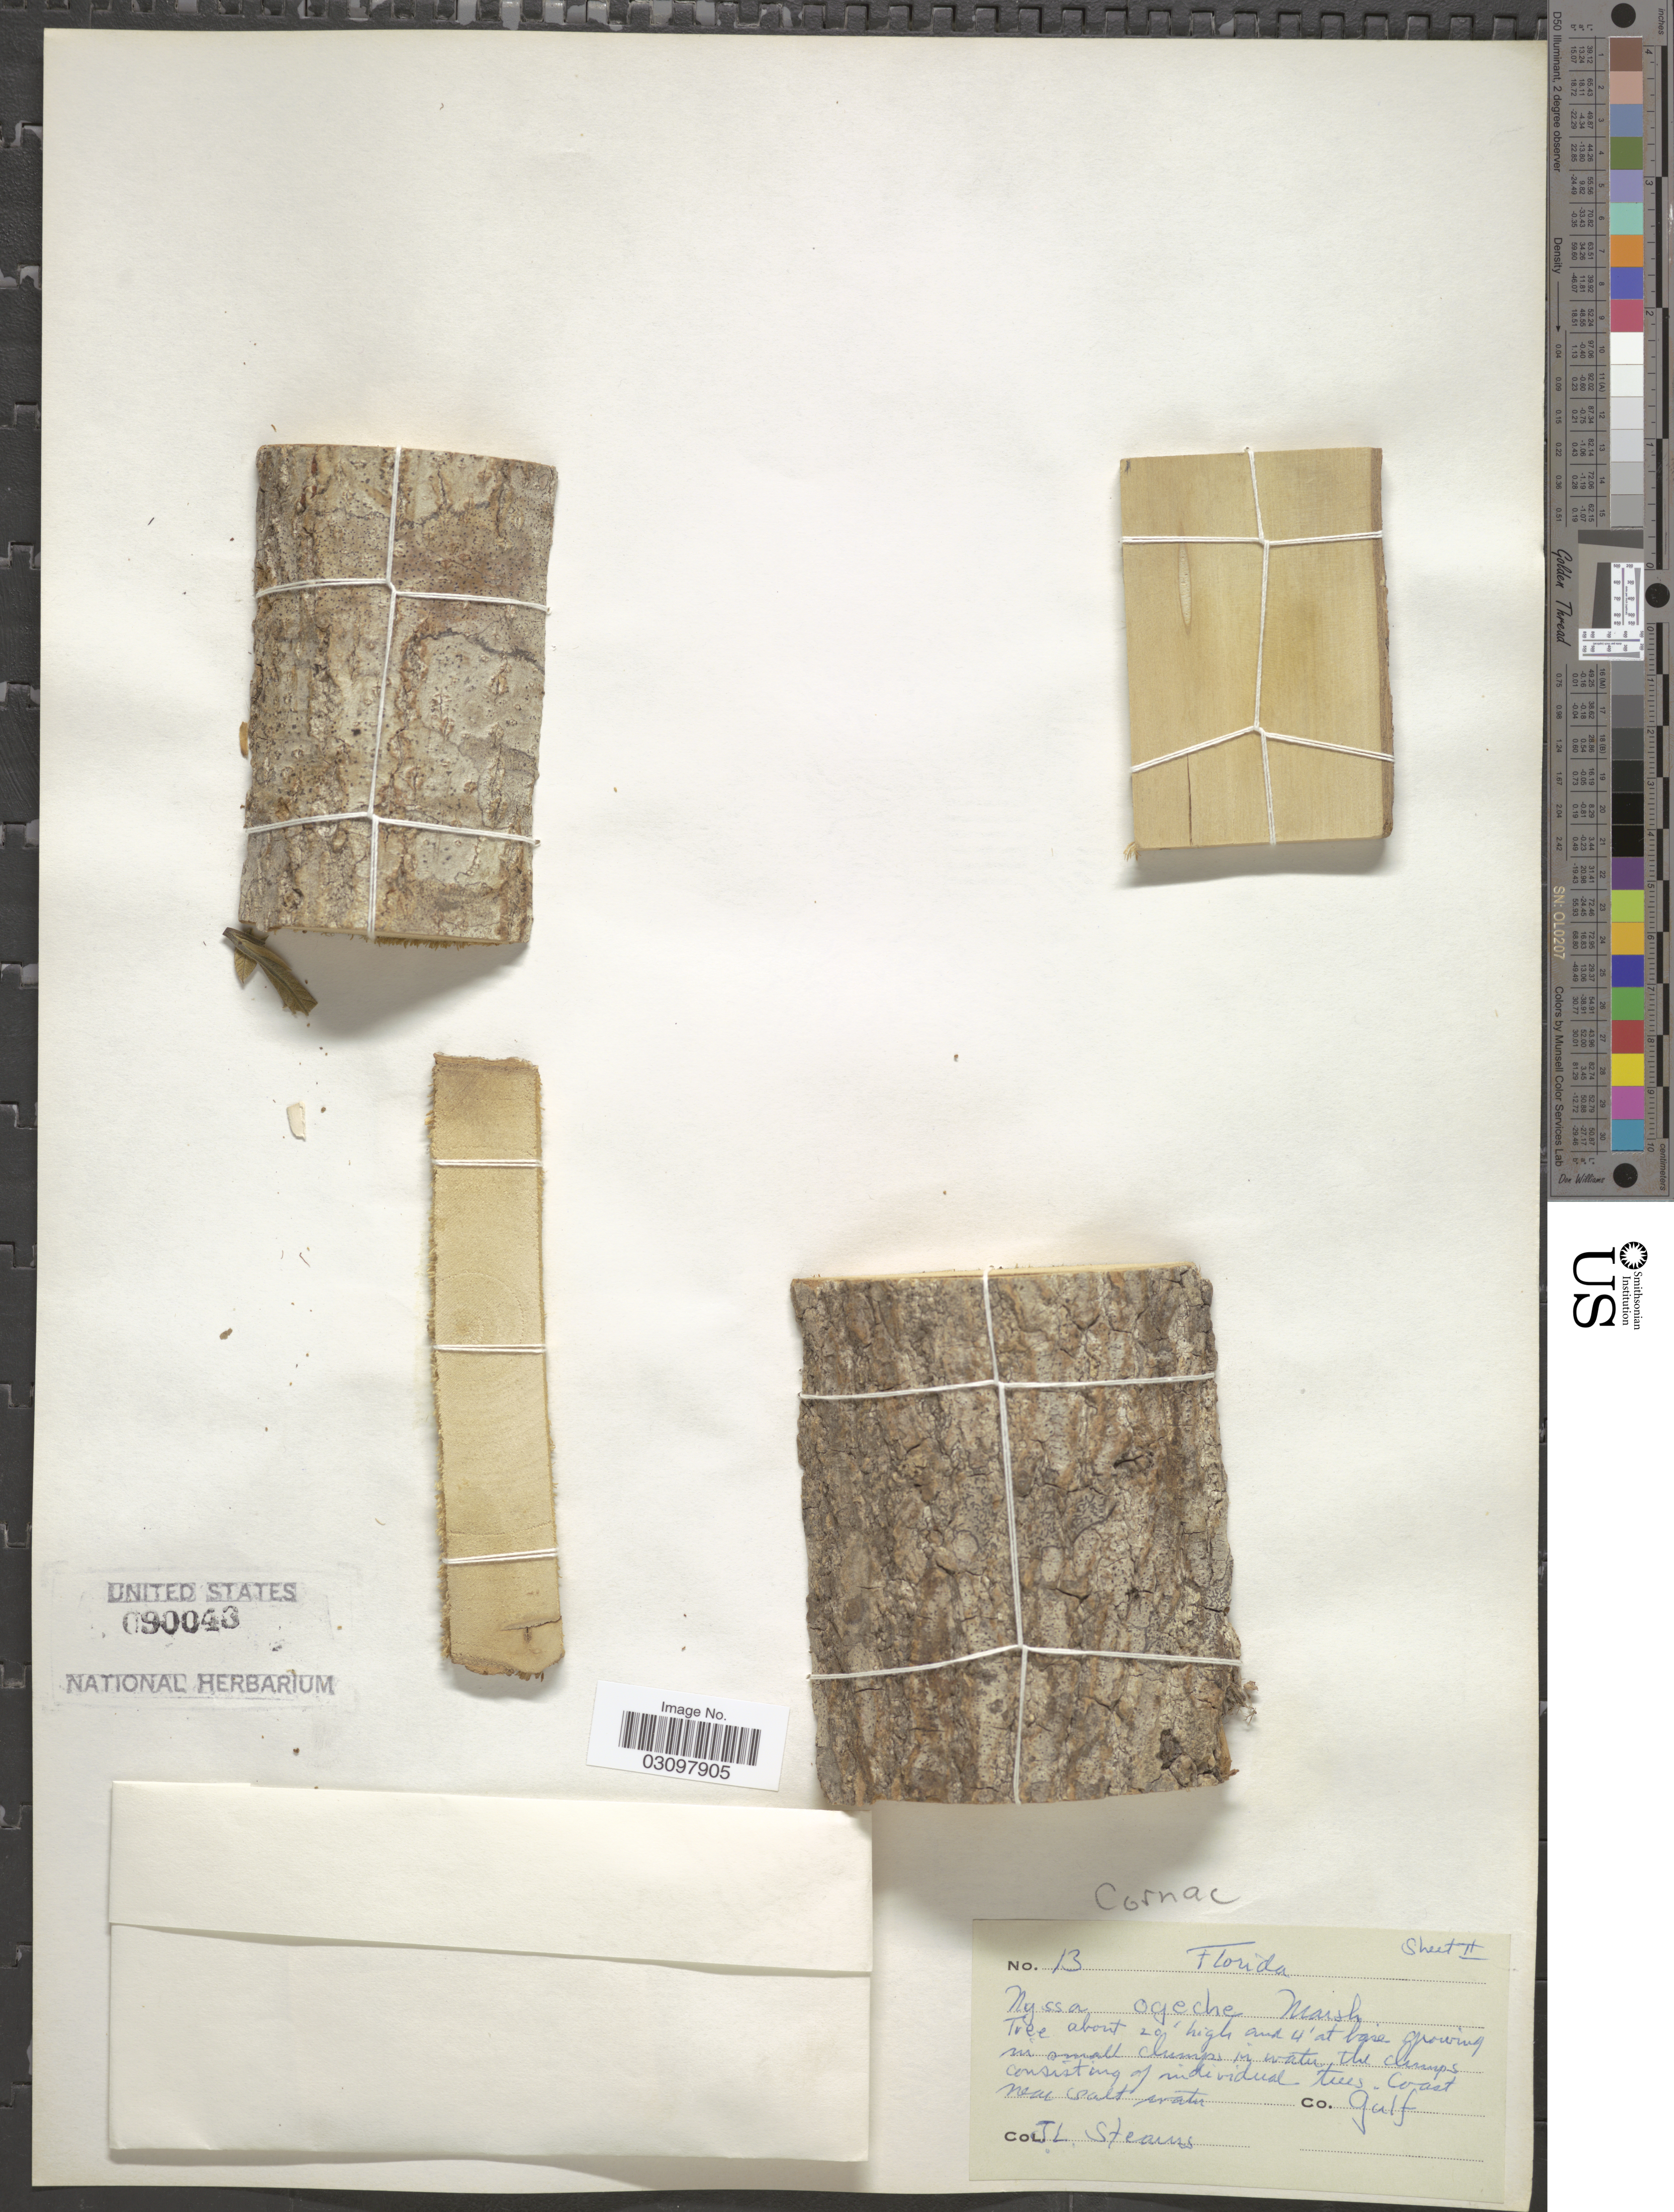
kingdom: Plantae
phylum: Tracheophyta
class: Magnoliopsida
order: Cornales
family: Nyssaceae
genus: Nyssa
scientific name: Nyssa ogeche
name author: W. Bartram ex Marshall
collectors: J. Stearns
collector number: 13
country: United States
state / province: Florida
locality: Coast near salt water. Co. Gulf.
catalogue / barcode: US 90043